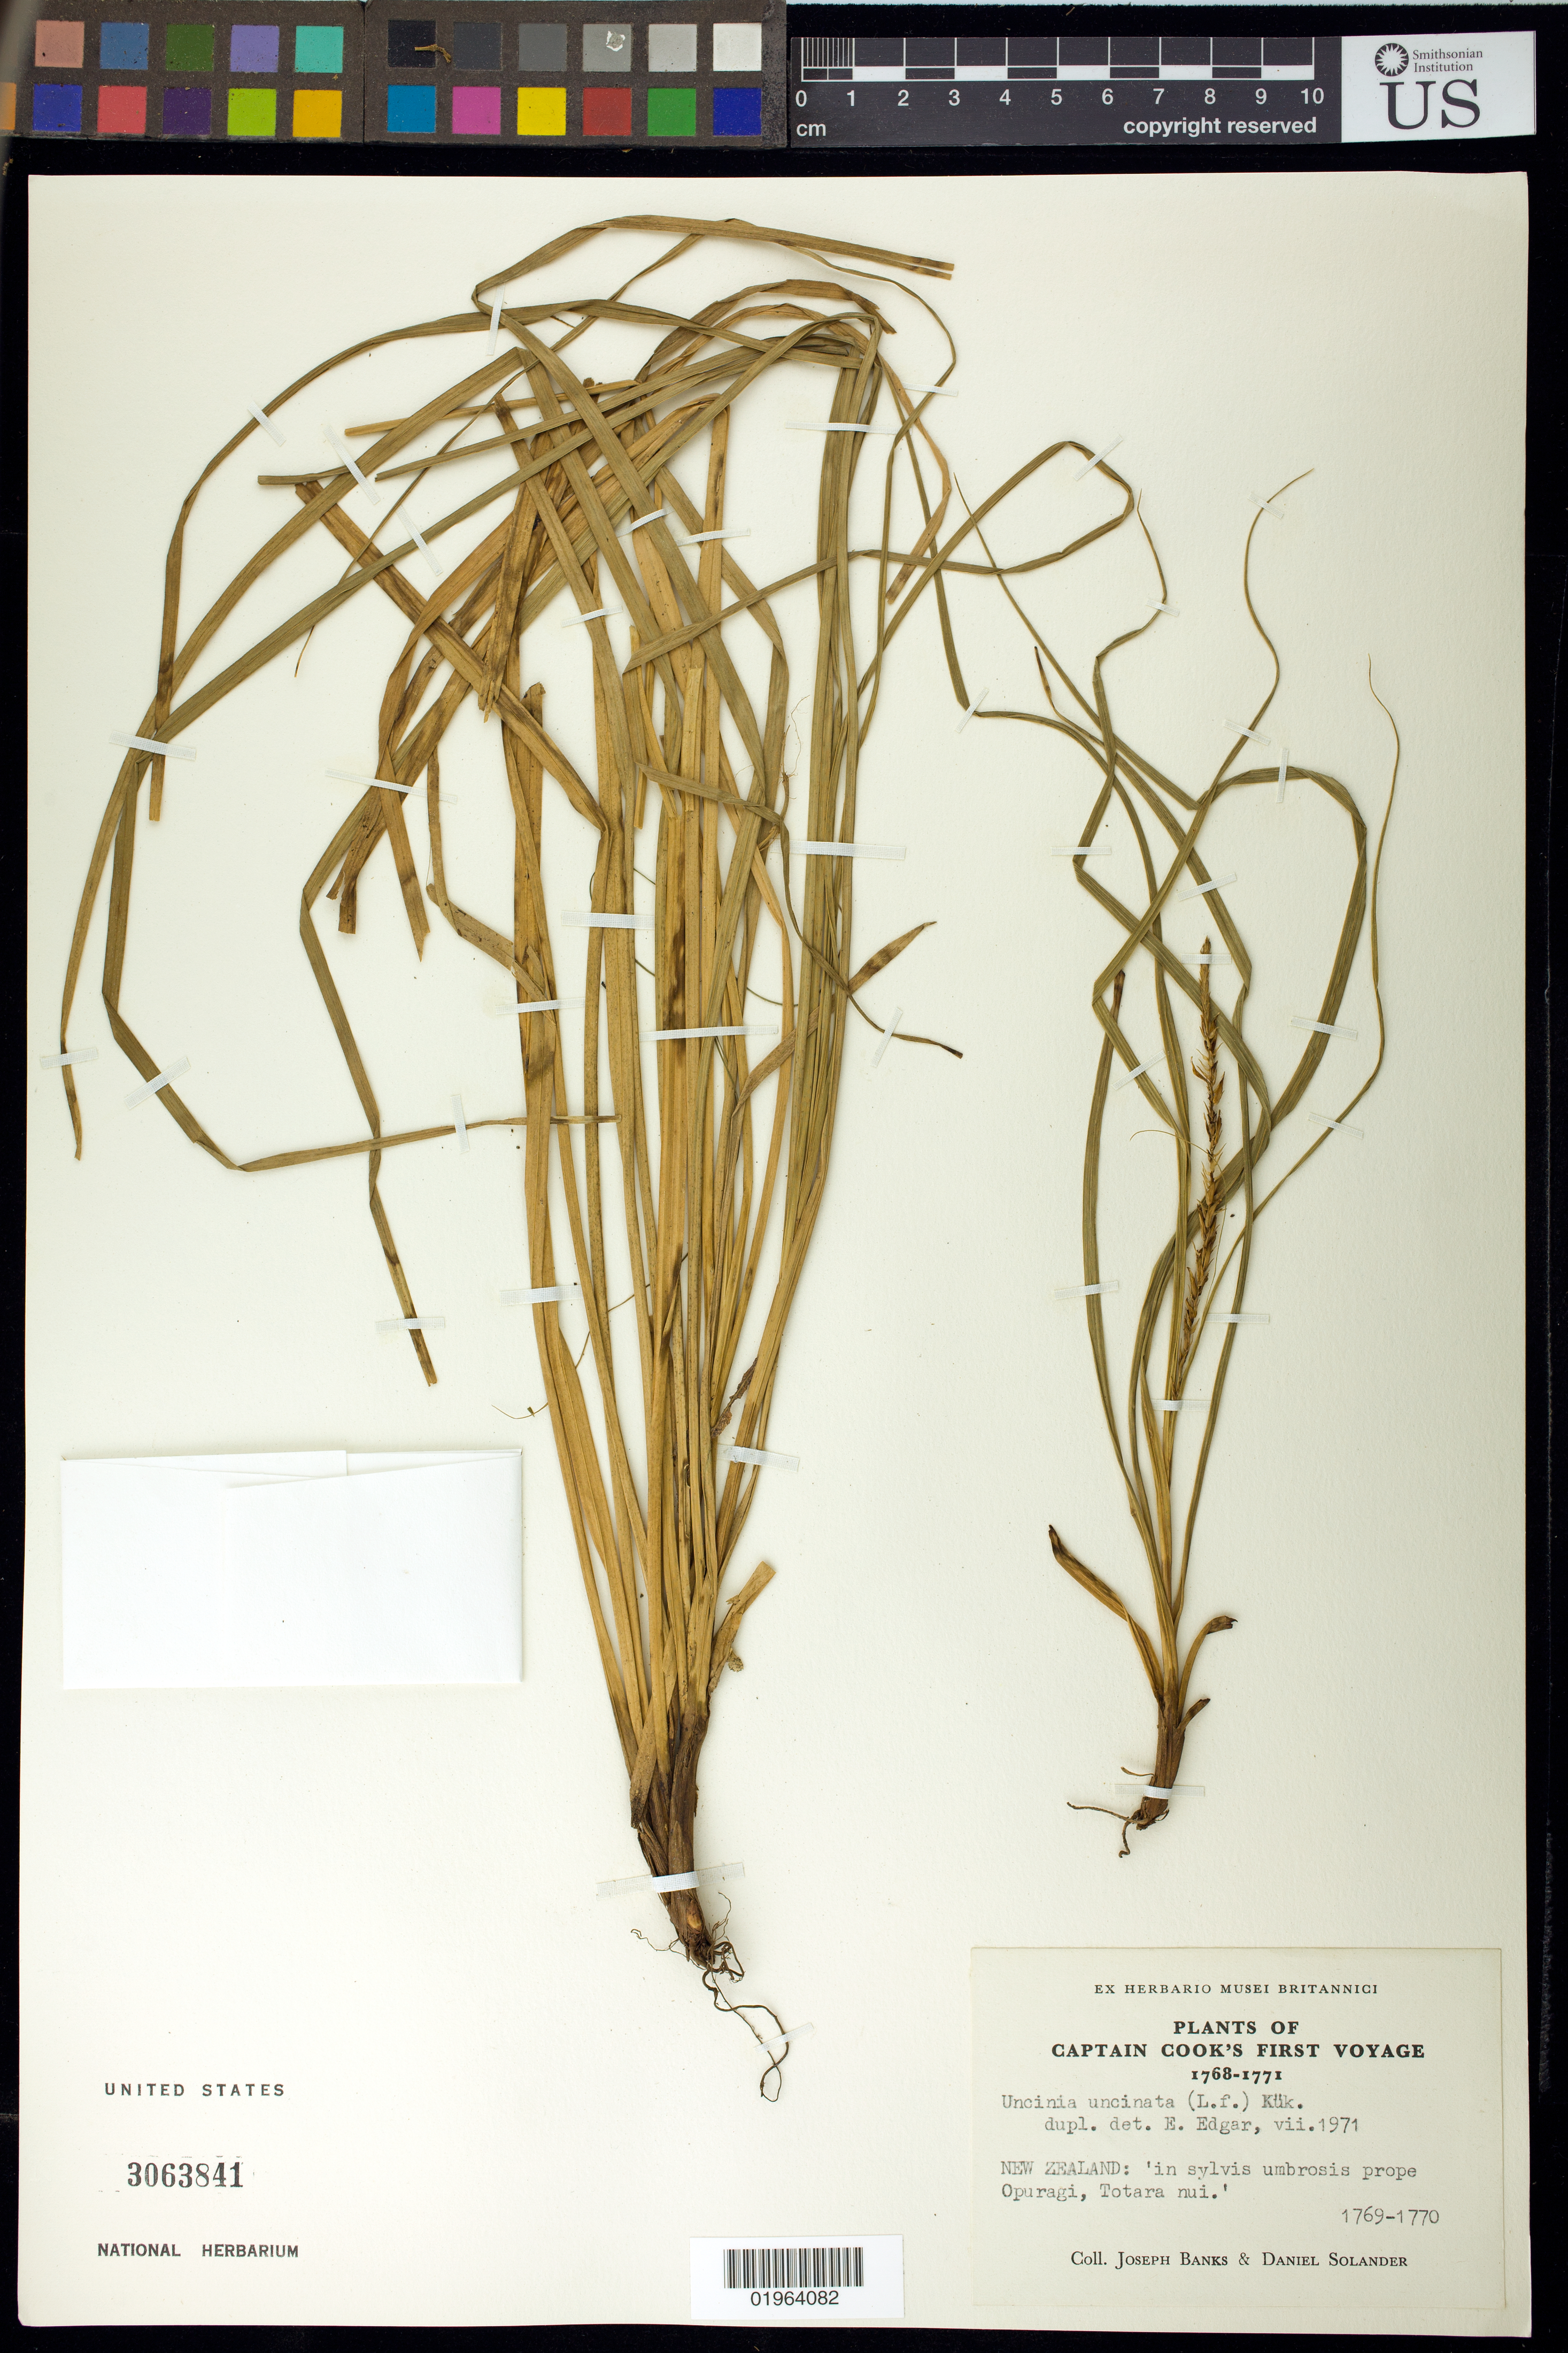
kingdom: Plantae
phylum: Tracheophyta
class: Liliopsida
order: Poales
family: Cyperaceae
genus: Carex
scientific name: Carex uncinata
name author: L. f.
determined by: Strong, Mark T., (BOT), Smithsonian Institution - National Museum of Natural History (UNITED STATES)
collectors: J. Banks & D. C. Solander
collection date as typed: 1769 to -- --- 1770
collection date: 1769/1770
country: New Zealand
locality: Opuragi, Tarata Nui.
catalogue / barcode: US 3063841